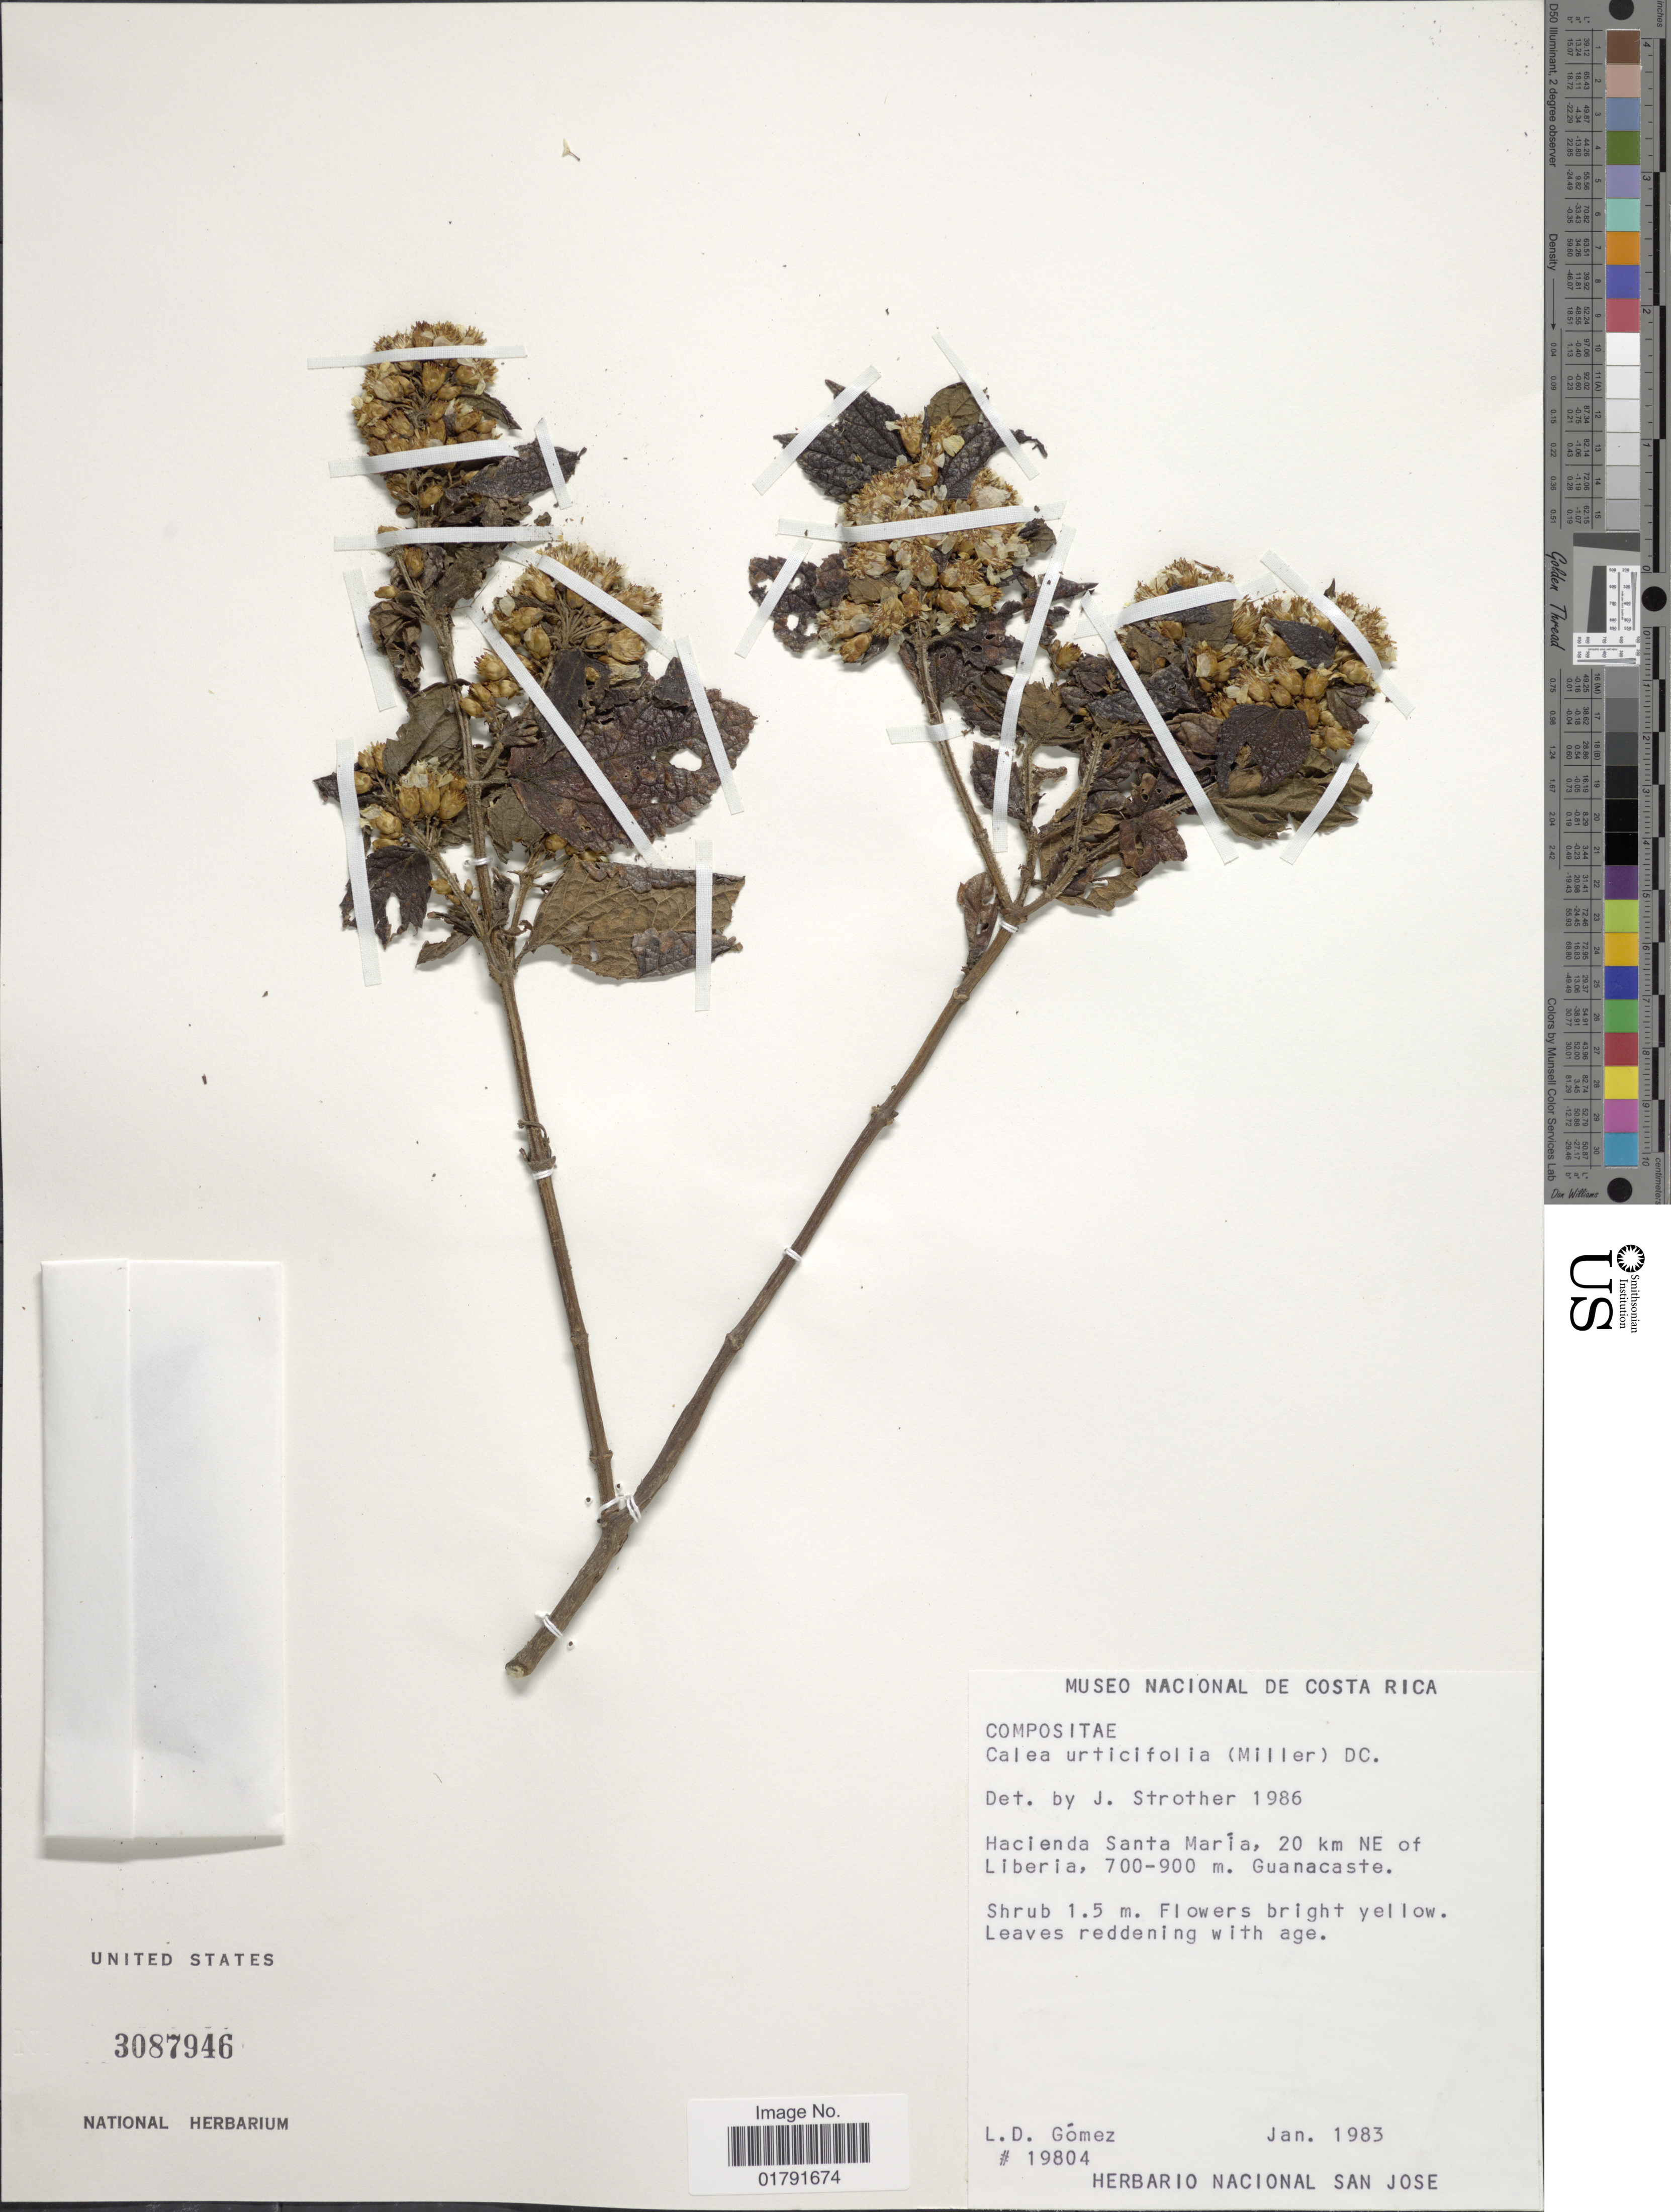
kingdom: Plantae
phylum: Tracheophyta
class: Magnoliopsida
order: Asterales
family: Asteraceae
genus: Calea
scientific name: Calea urticifolia var. urticifolia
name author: (Mill.) DC.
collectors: L. Gomez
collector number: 19804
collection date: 1983-01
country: Costa Rica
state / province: Guanacaste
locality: Hacienda Santa Maria, 20 km NE of Liberia.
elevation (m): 700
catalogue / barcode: US 3087946